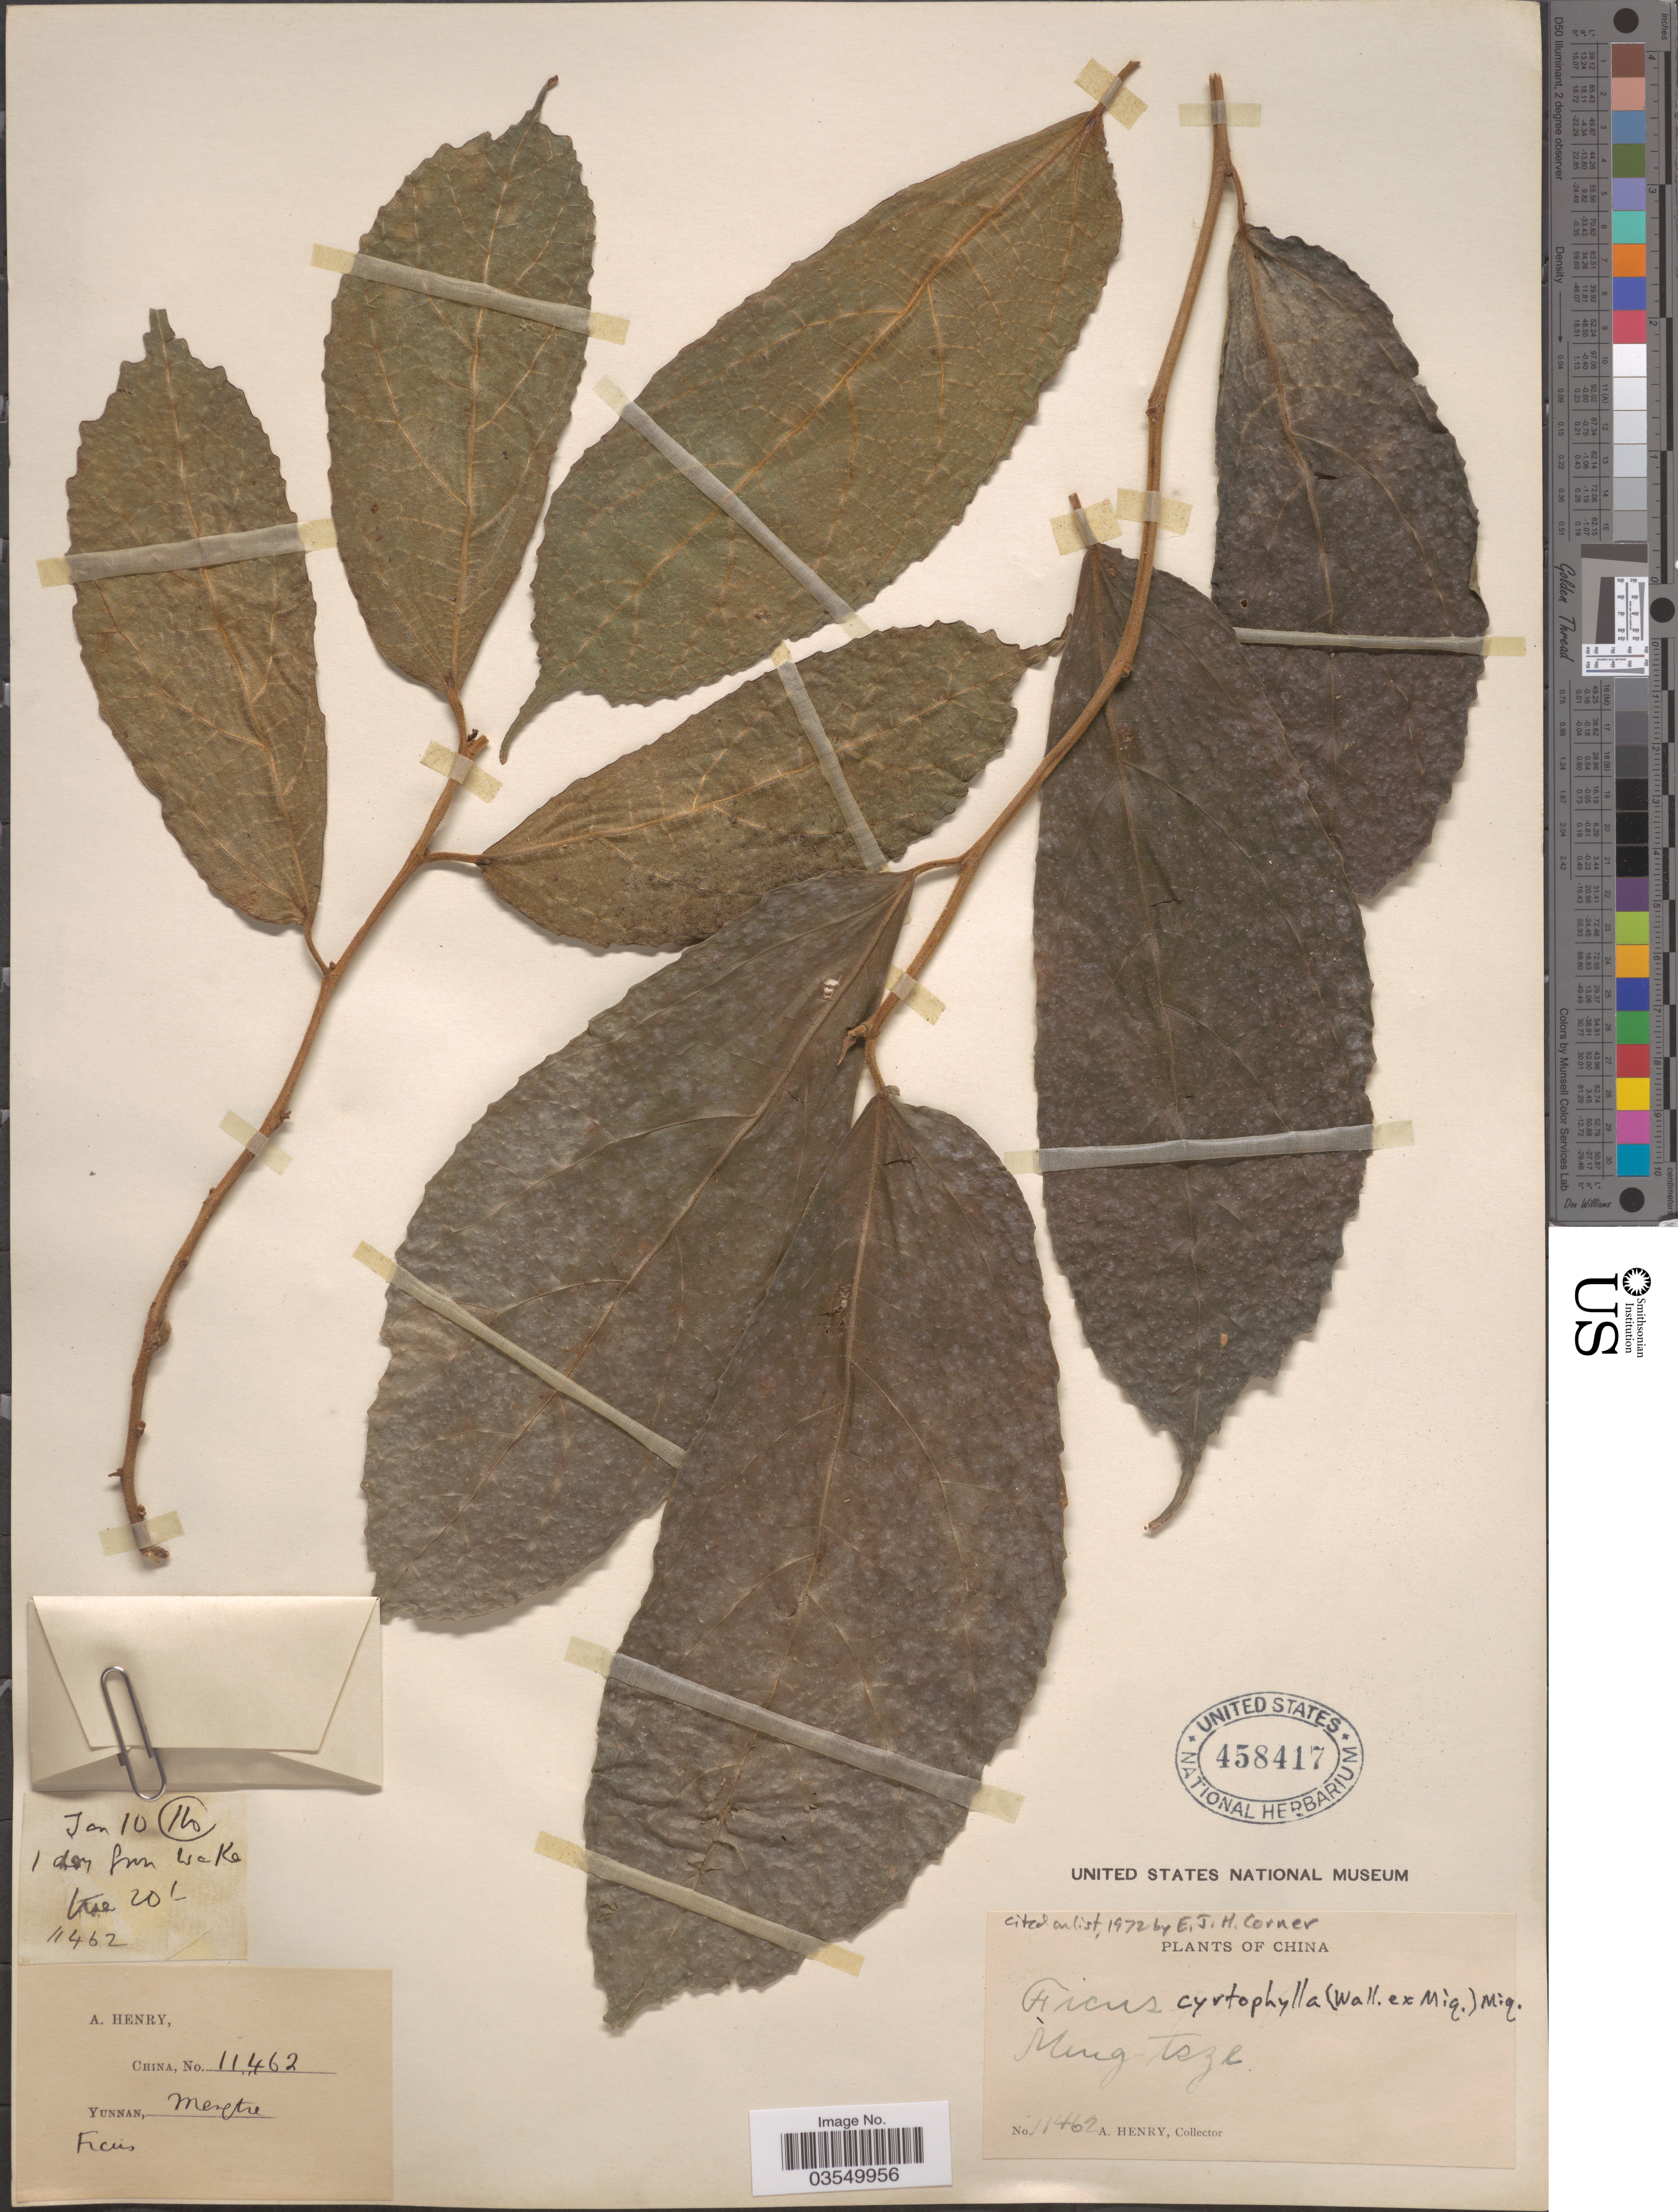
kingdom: Plantae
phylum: Tracheophyta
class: Magnoliopsida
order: Rosales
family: Moraceae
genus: Ficus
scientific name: Ficus cyrtophylla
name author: (Wall. ex Miq.) Miq.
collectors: A. Henry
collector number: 11462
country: China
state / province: Yunnan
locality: Meng-tsze.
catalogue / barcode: US 458417